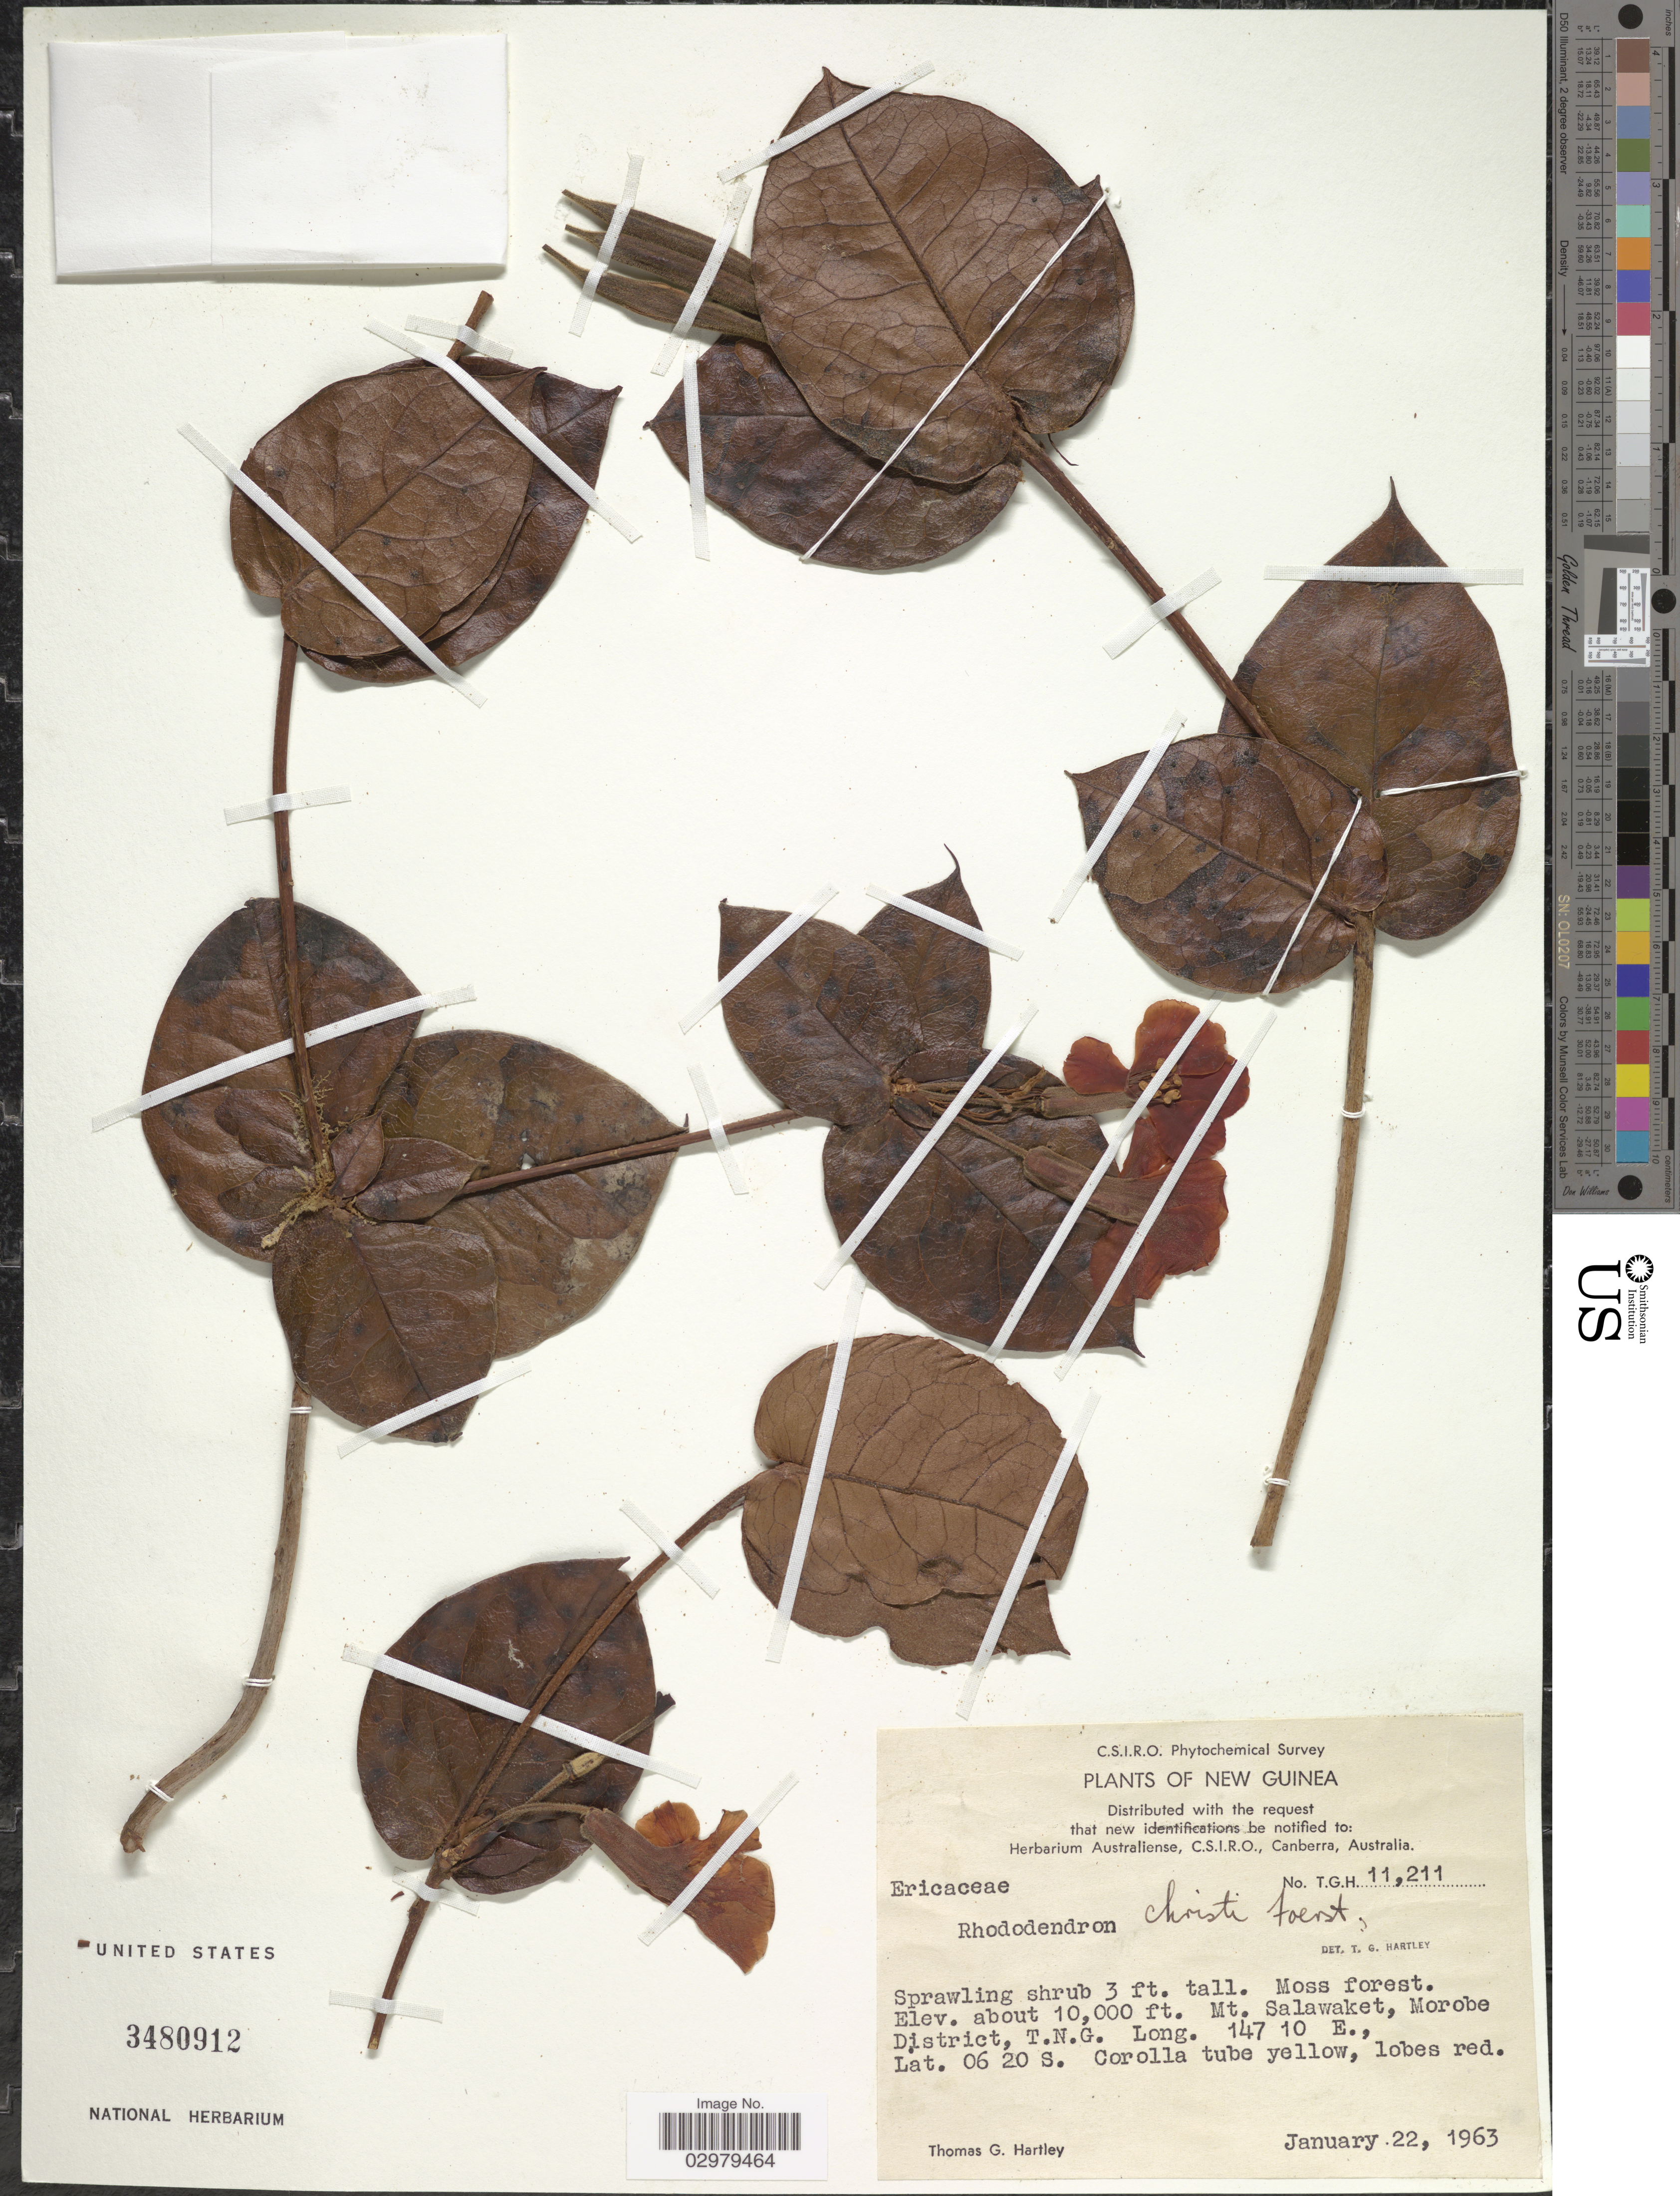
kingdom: Plantae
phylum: Tracheophyta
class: Magnoliopsida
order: Ericales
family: Ericaceae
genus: Rhododendron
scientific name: Rhododendron christi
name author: F. Först.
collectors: T. G. Hartley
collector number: T.G.H.11211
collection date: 1963-01-22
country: Papua New Guinea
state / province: Morobe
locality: New Guinea. Mt. Salawaket, Morobe District, T.N.G.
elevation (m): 3048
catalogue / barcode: US 3480912